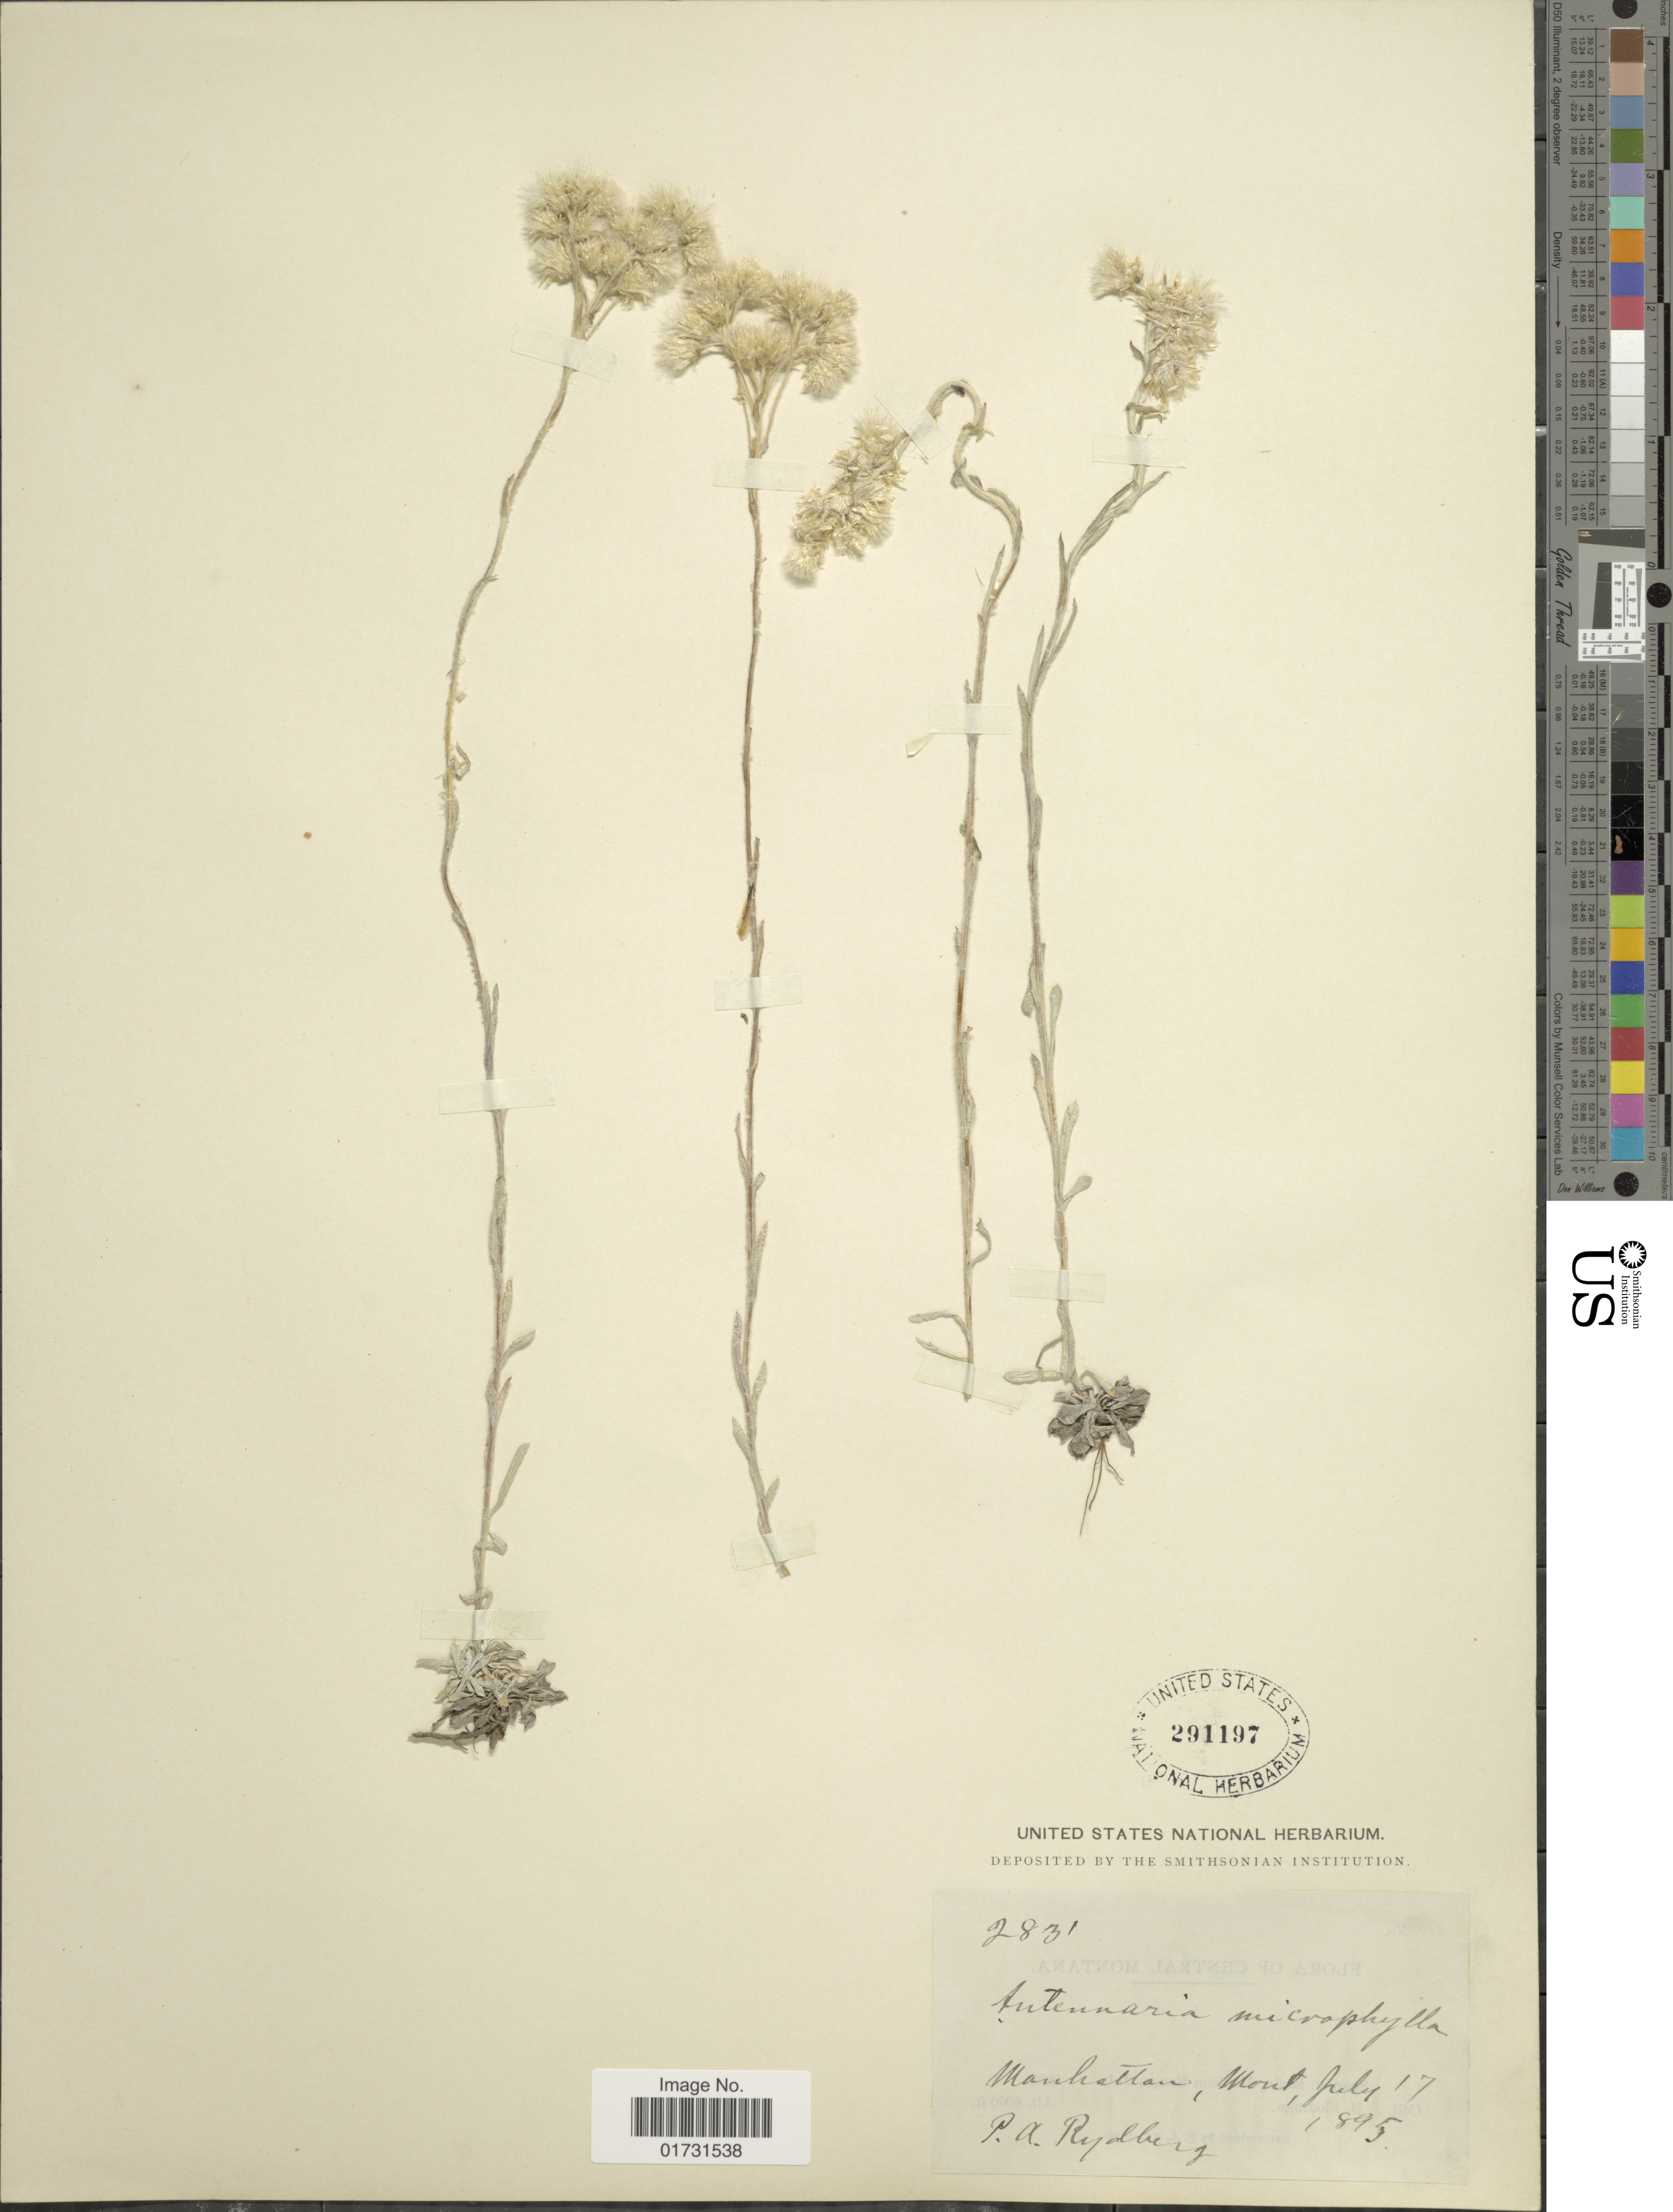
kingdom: Plantae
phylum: Tracheophyta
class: Magnoliopsida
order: Asterales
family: Asteraceae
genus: Antennaria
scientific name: Antennaria microphylla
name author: Rydb.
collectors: P. A. Rydberg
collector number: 2831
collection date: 1895-07-17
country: United States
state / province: Montana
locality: Manhattan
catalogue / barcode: US 291197